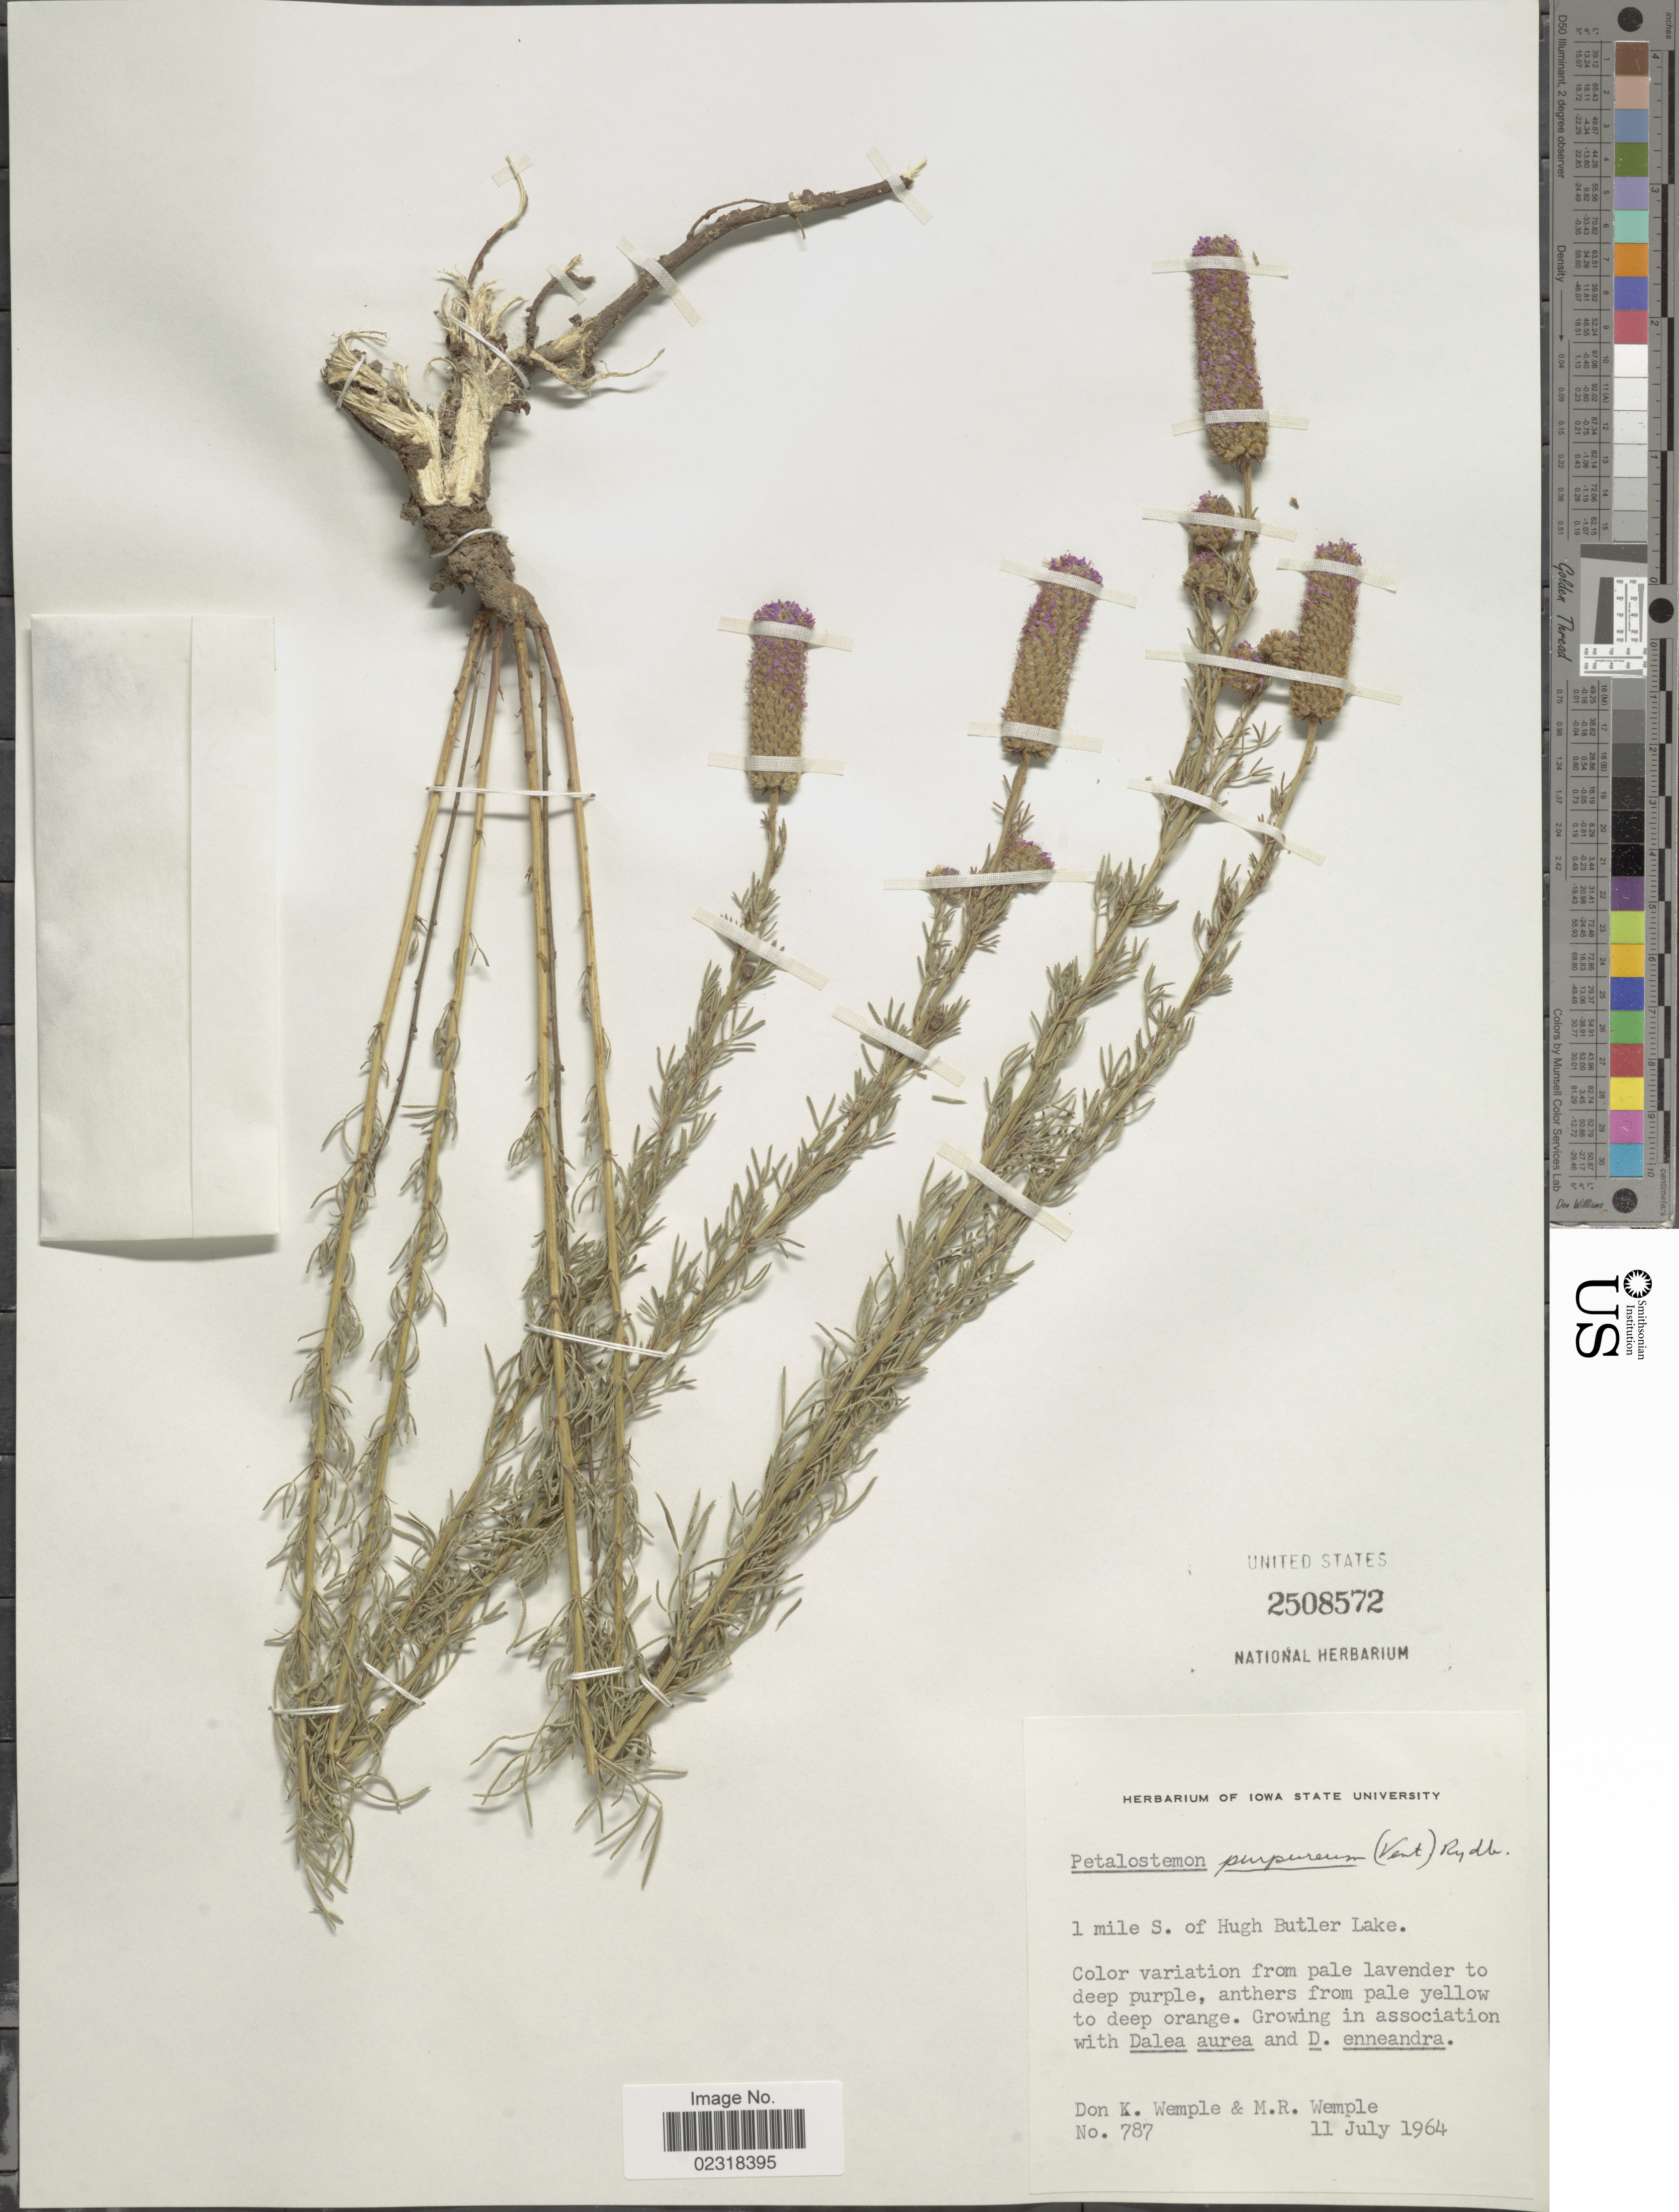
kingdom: Plantae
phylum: Tracheophyta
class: Magnoliopsida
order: Fabales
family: Fabaceae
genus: Dalea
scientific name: Dalea purpurea var. purpurea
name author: Vent.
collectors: D. Wemple & M. Wemple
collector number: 787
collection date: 1964-07-11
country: United States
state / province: Iowa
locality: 1 mile S. of Hugh Butler Lake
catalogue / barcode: US 2508572